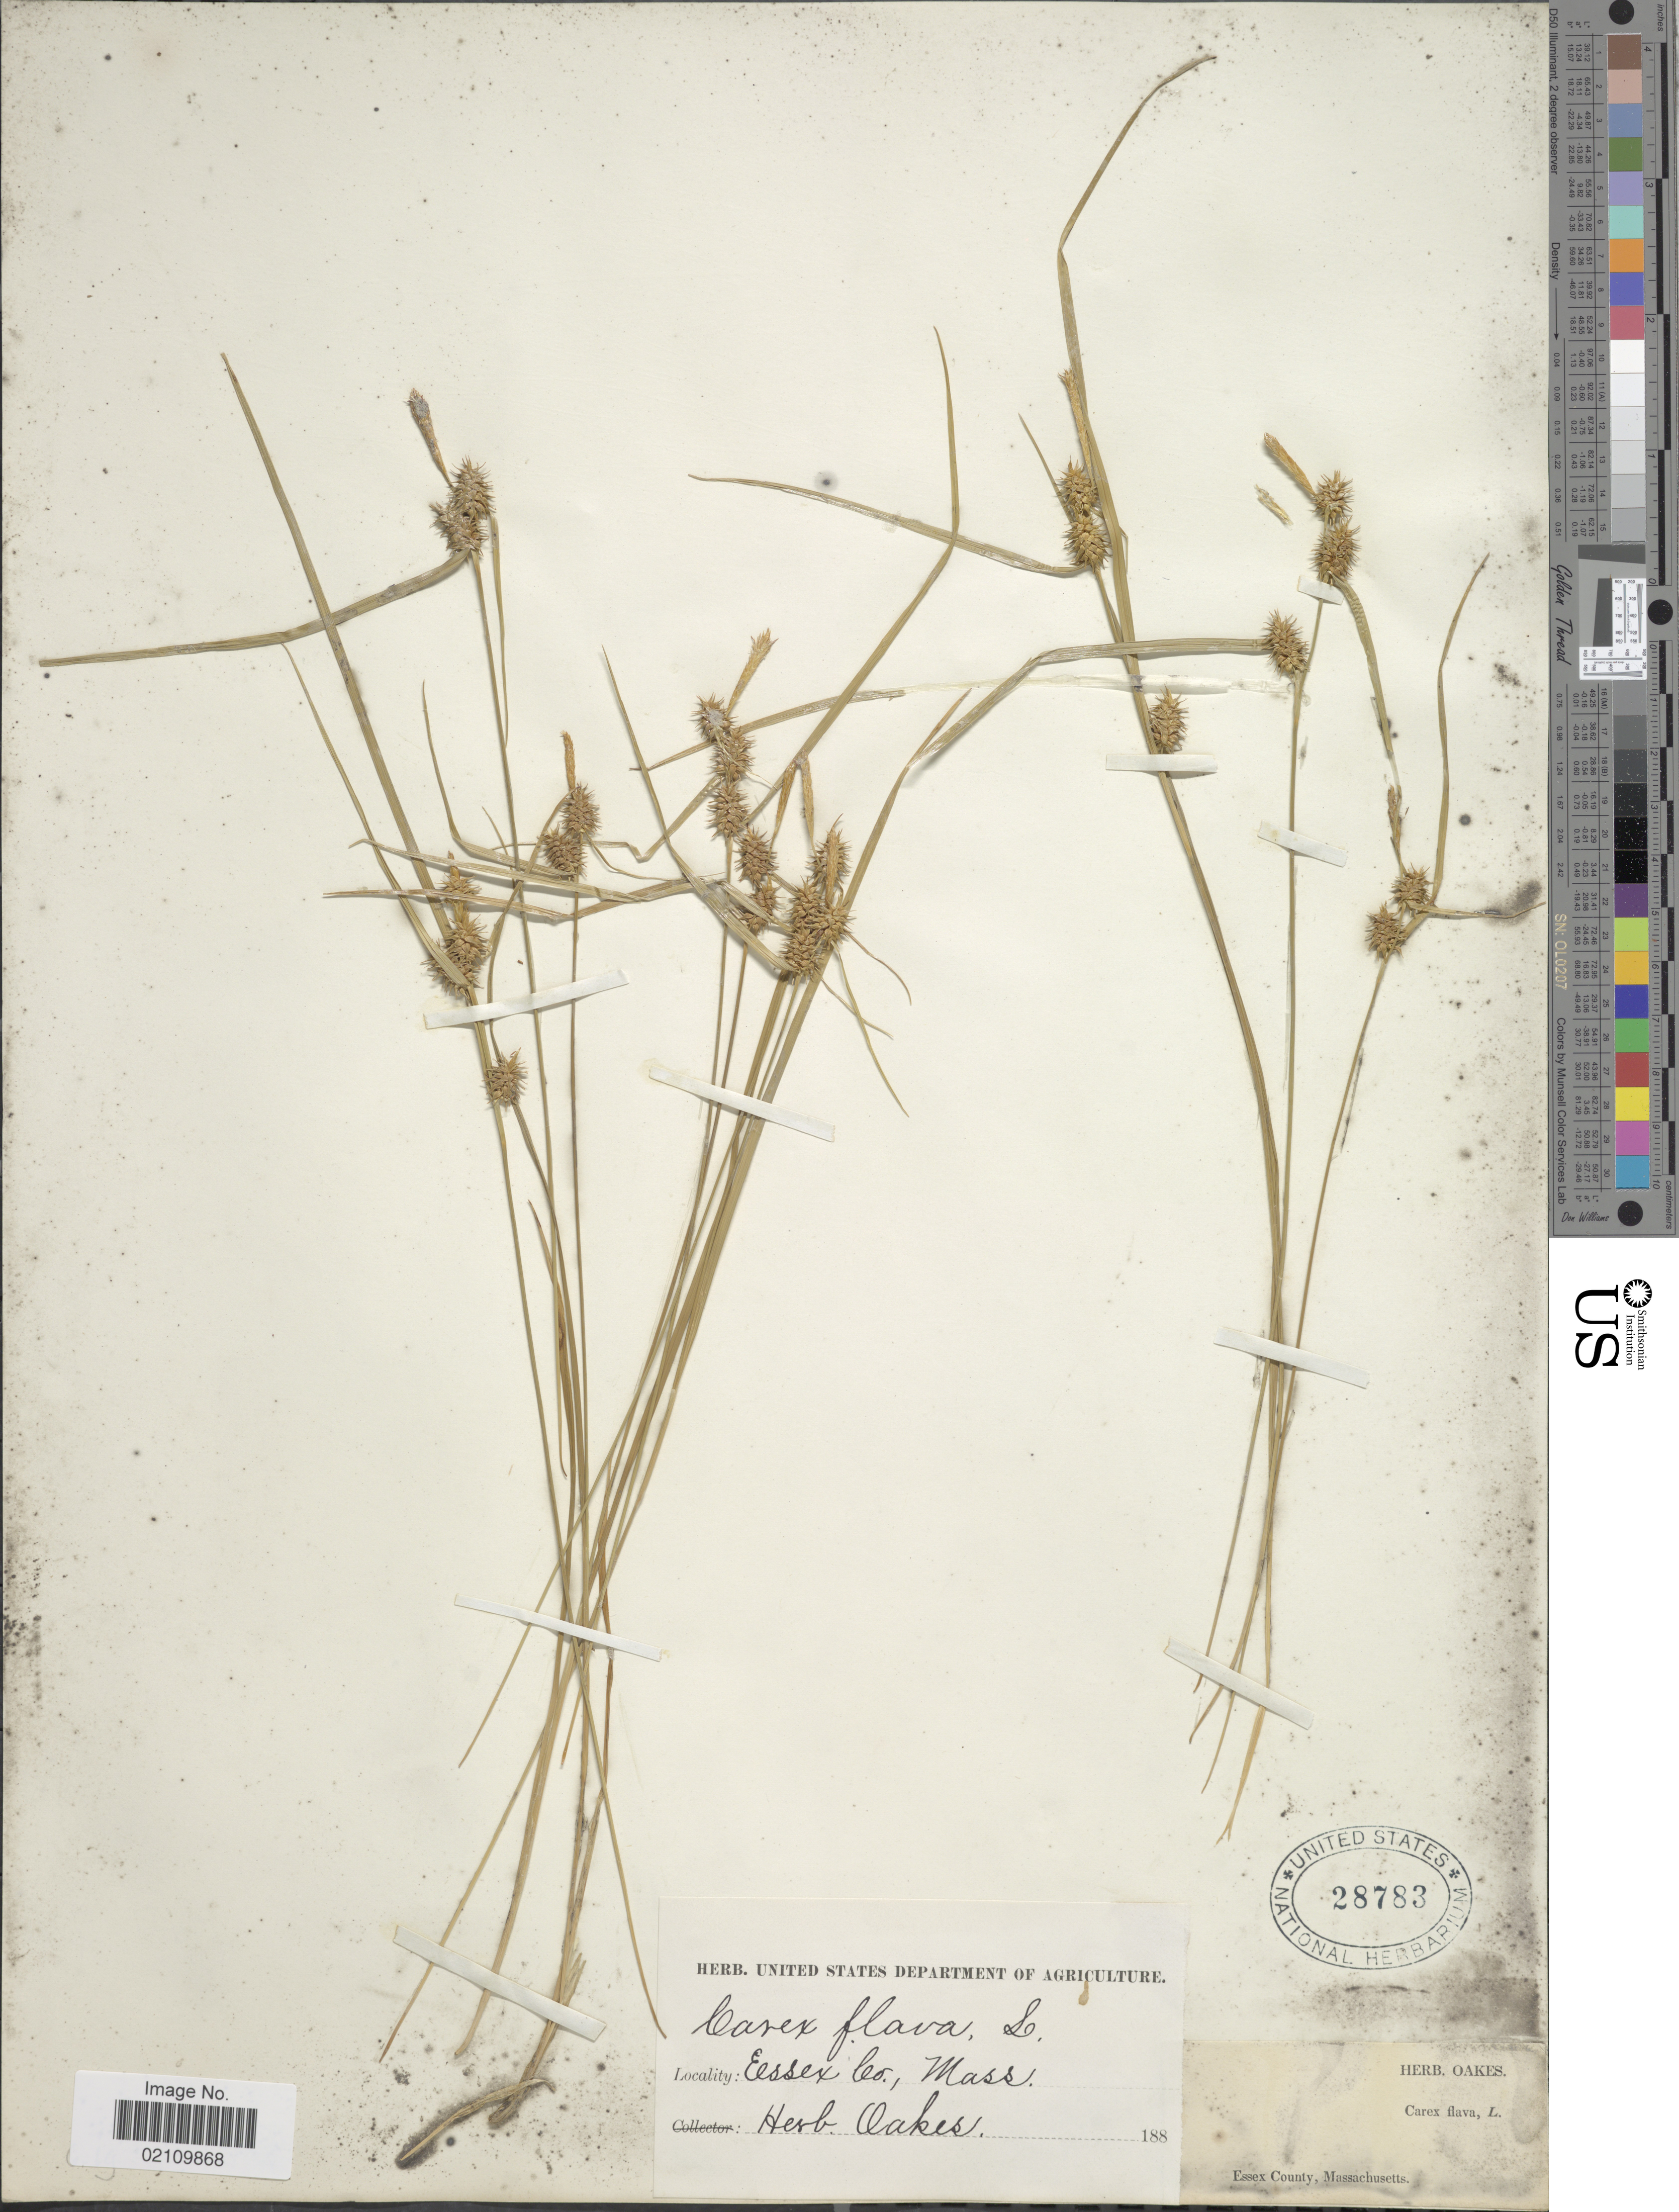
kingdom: Plantae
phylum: Tracheophyta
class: Liliopsida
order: Poales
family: Cyperaceae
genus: Carex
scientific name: Carex flava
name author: L.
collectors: ex herb. Oakes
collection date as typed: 188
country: United States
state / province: Massachusetts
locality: Essex County, Mass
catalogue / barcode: US 28783